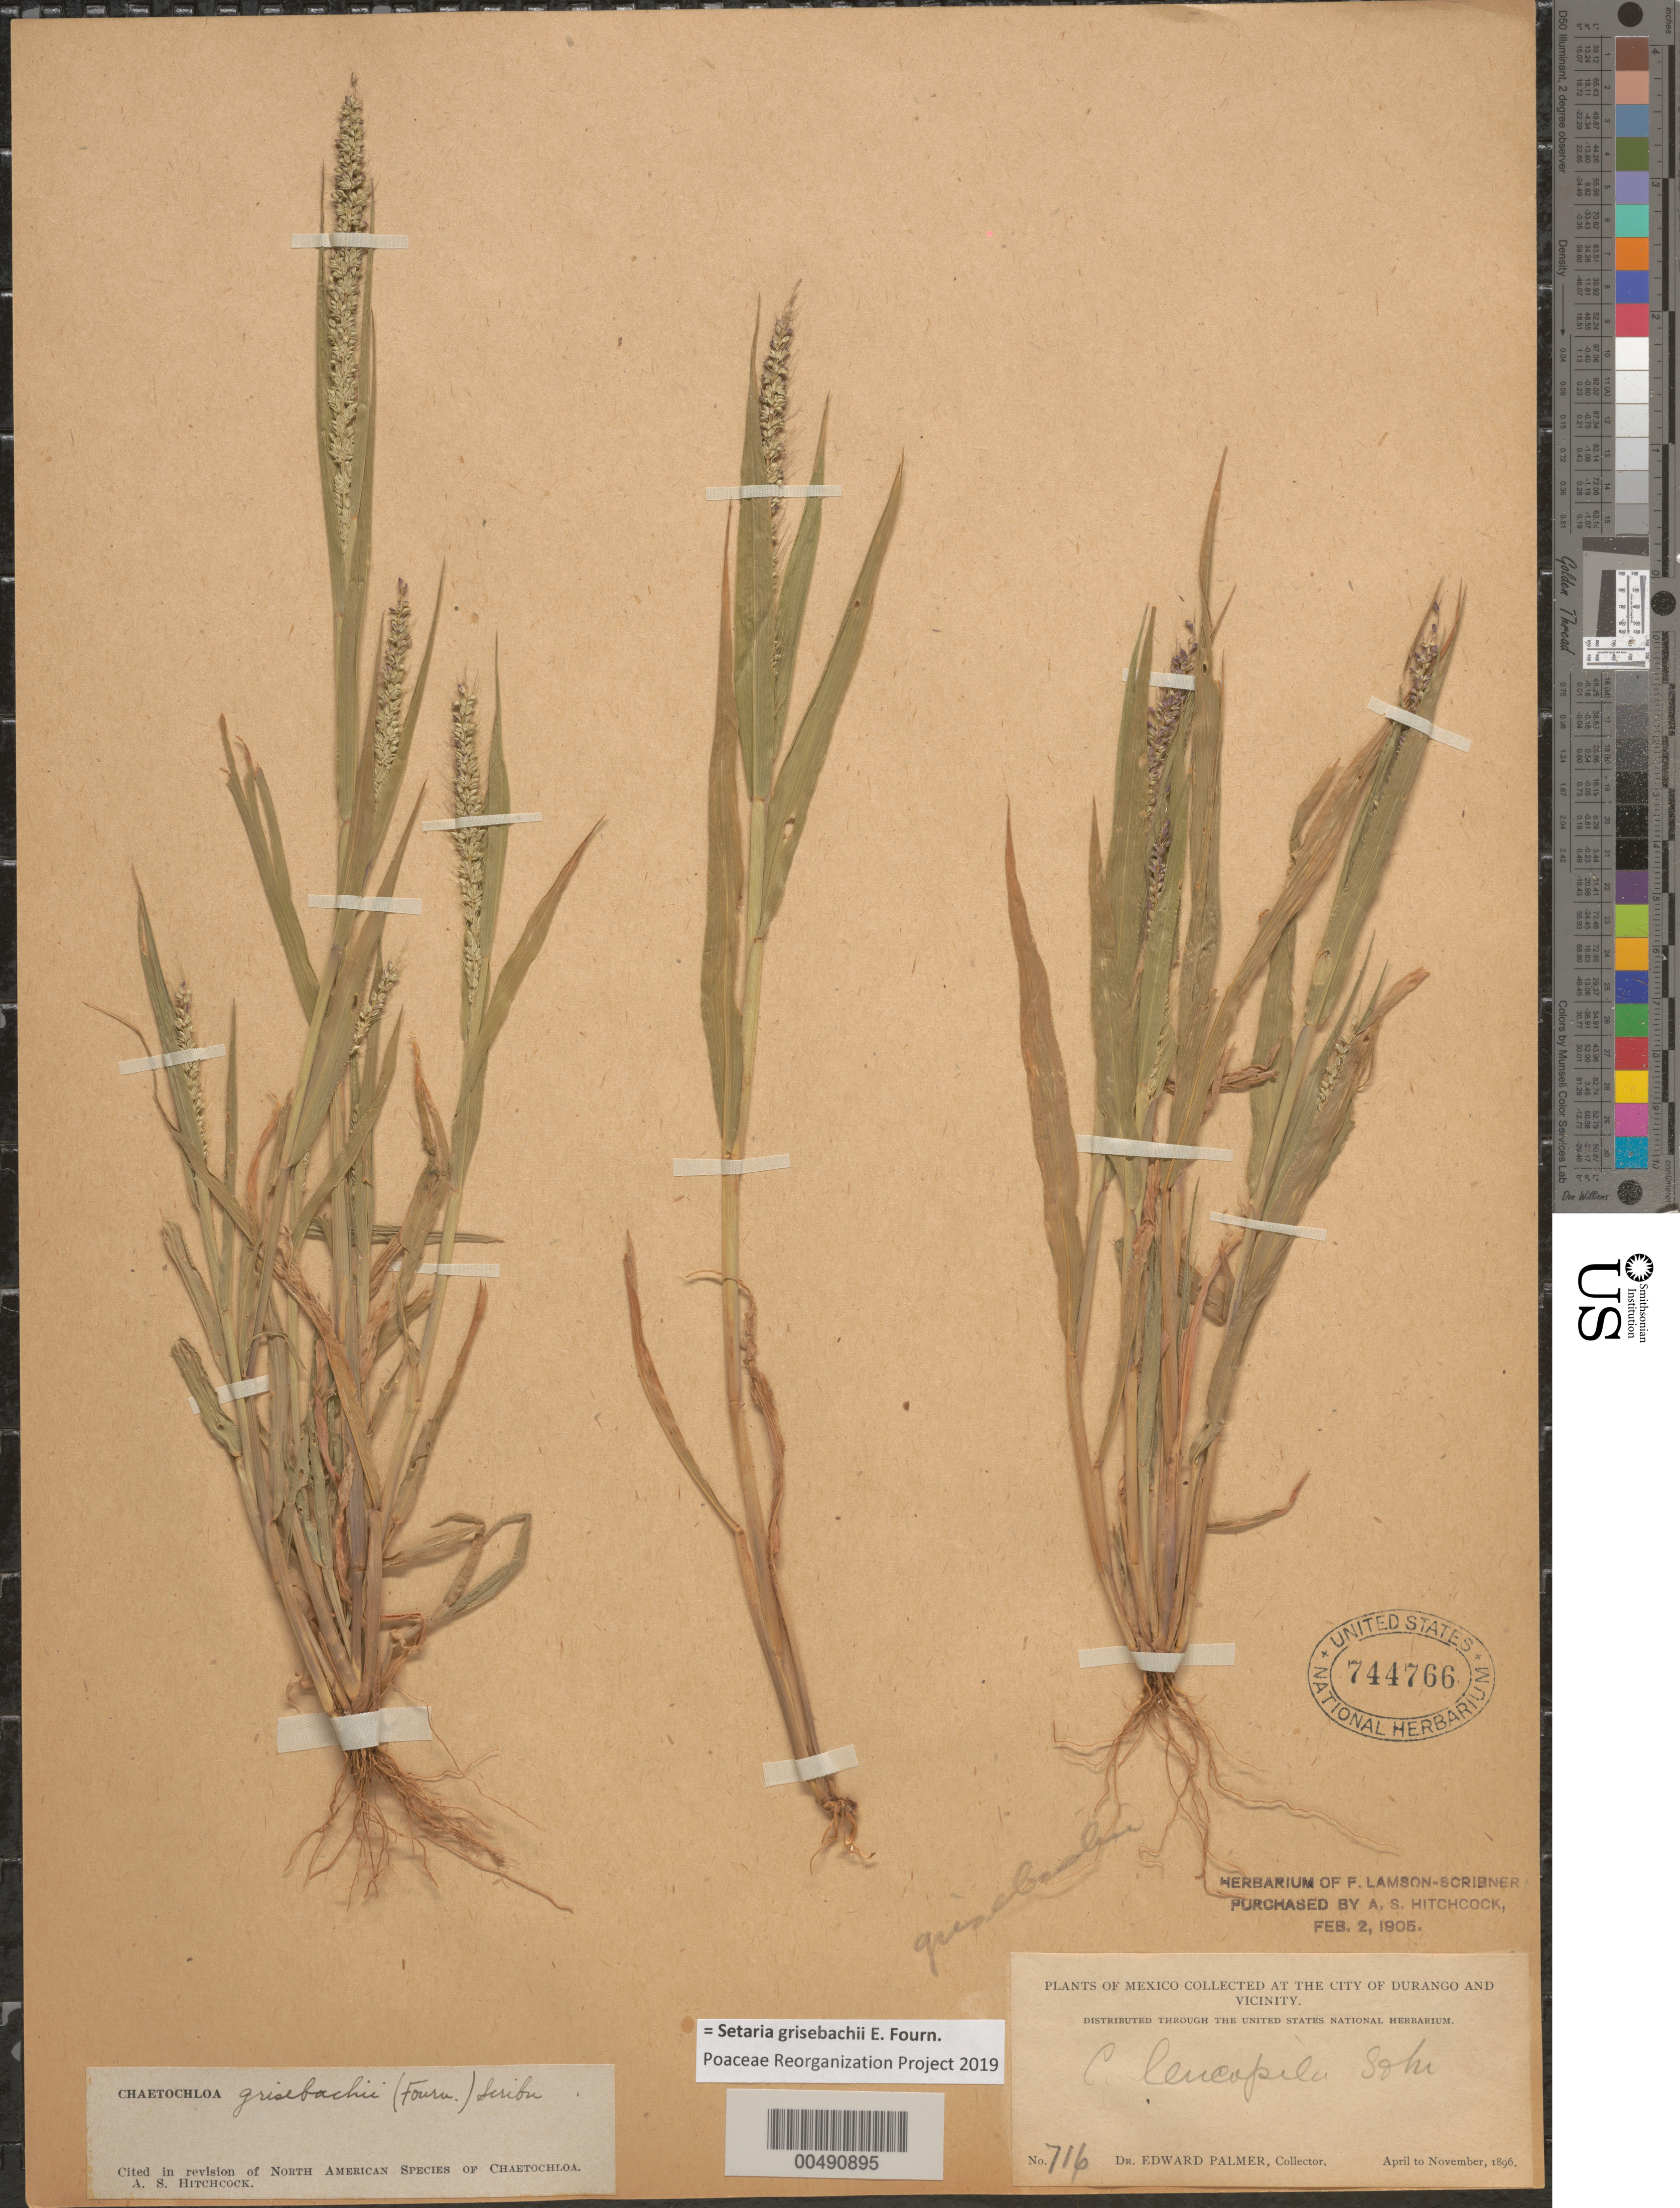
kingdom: Plantae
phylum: Tracheophyta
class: Liliopsida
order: Poales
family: Poaceae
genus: Setaria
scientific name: Setaria grisebachii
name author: E. Fourn.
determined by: Poaceae Reorganization Project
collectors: E. Palmer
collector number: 716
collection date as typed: Apr 1896 to Nov 1896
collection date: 1896-04/1896-11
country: Mexico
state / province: Durango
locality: City of Durango and vicinity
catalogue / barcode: US 744766